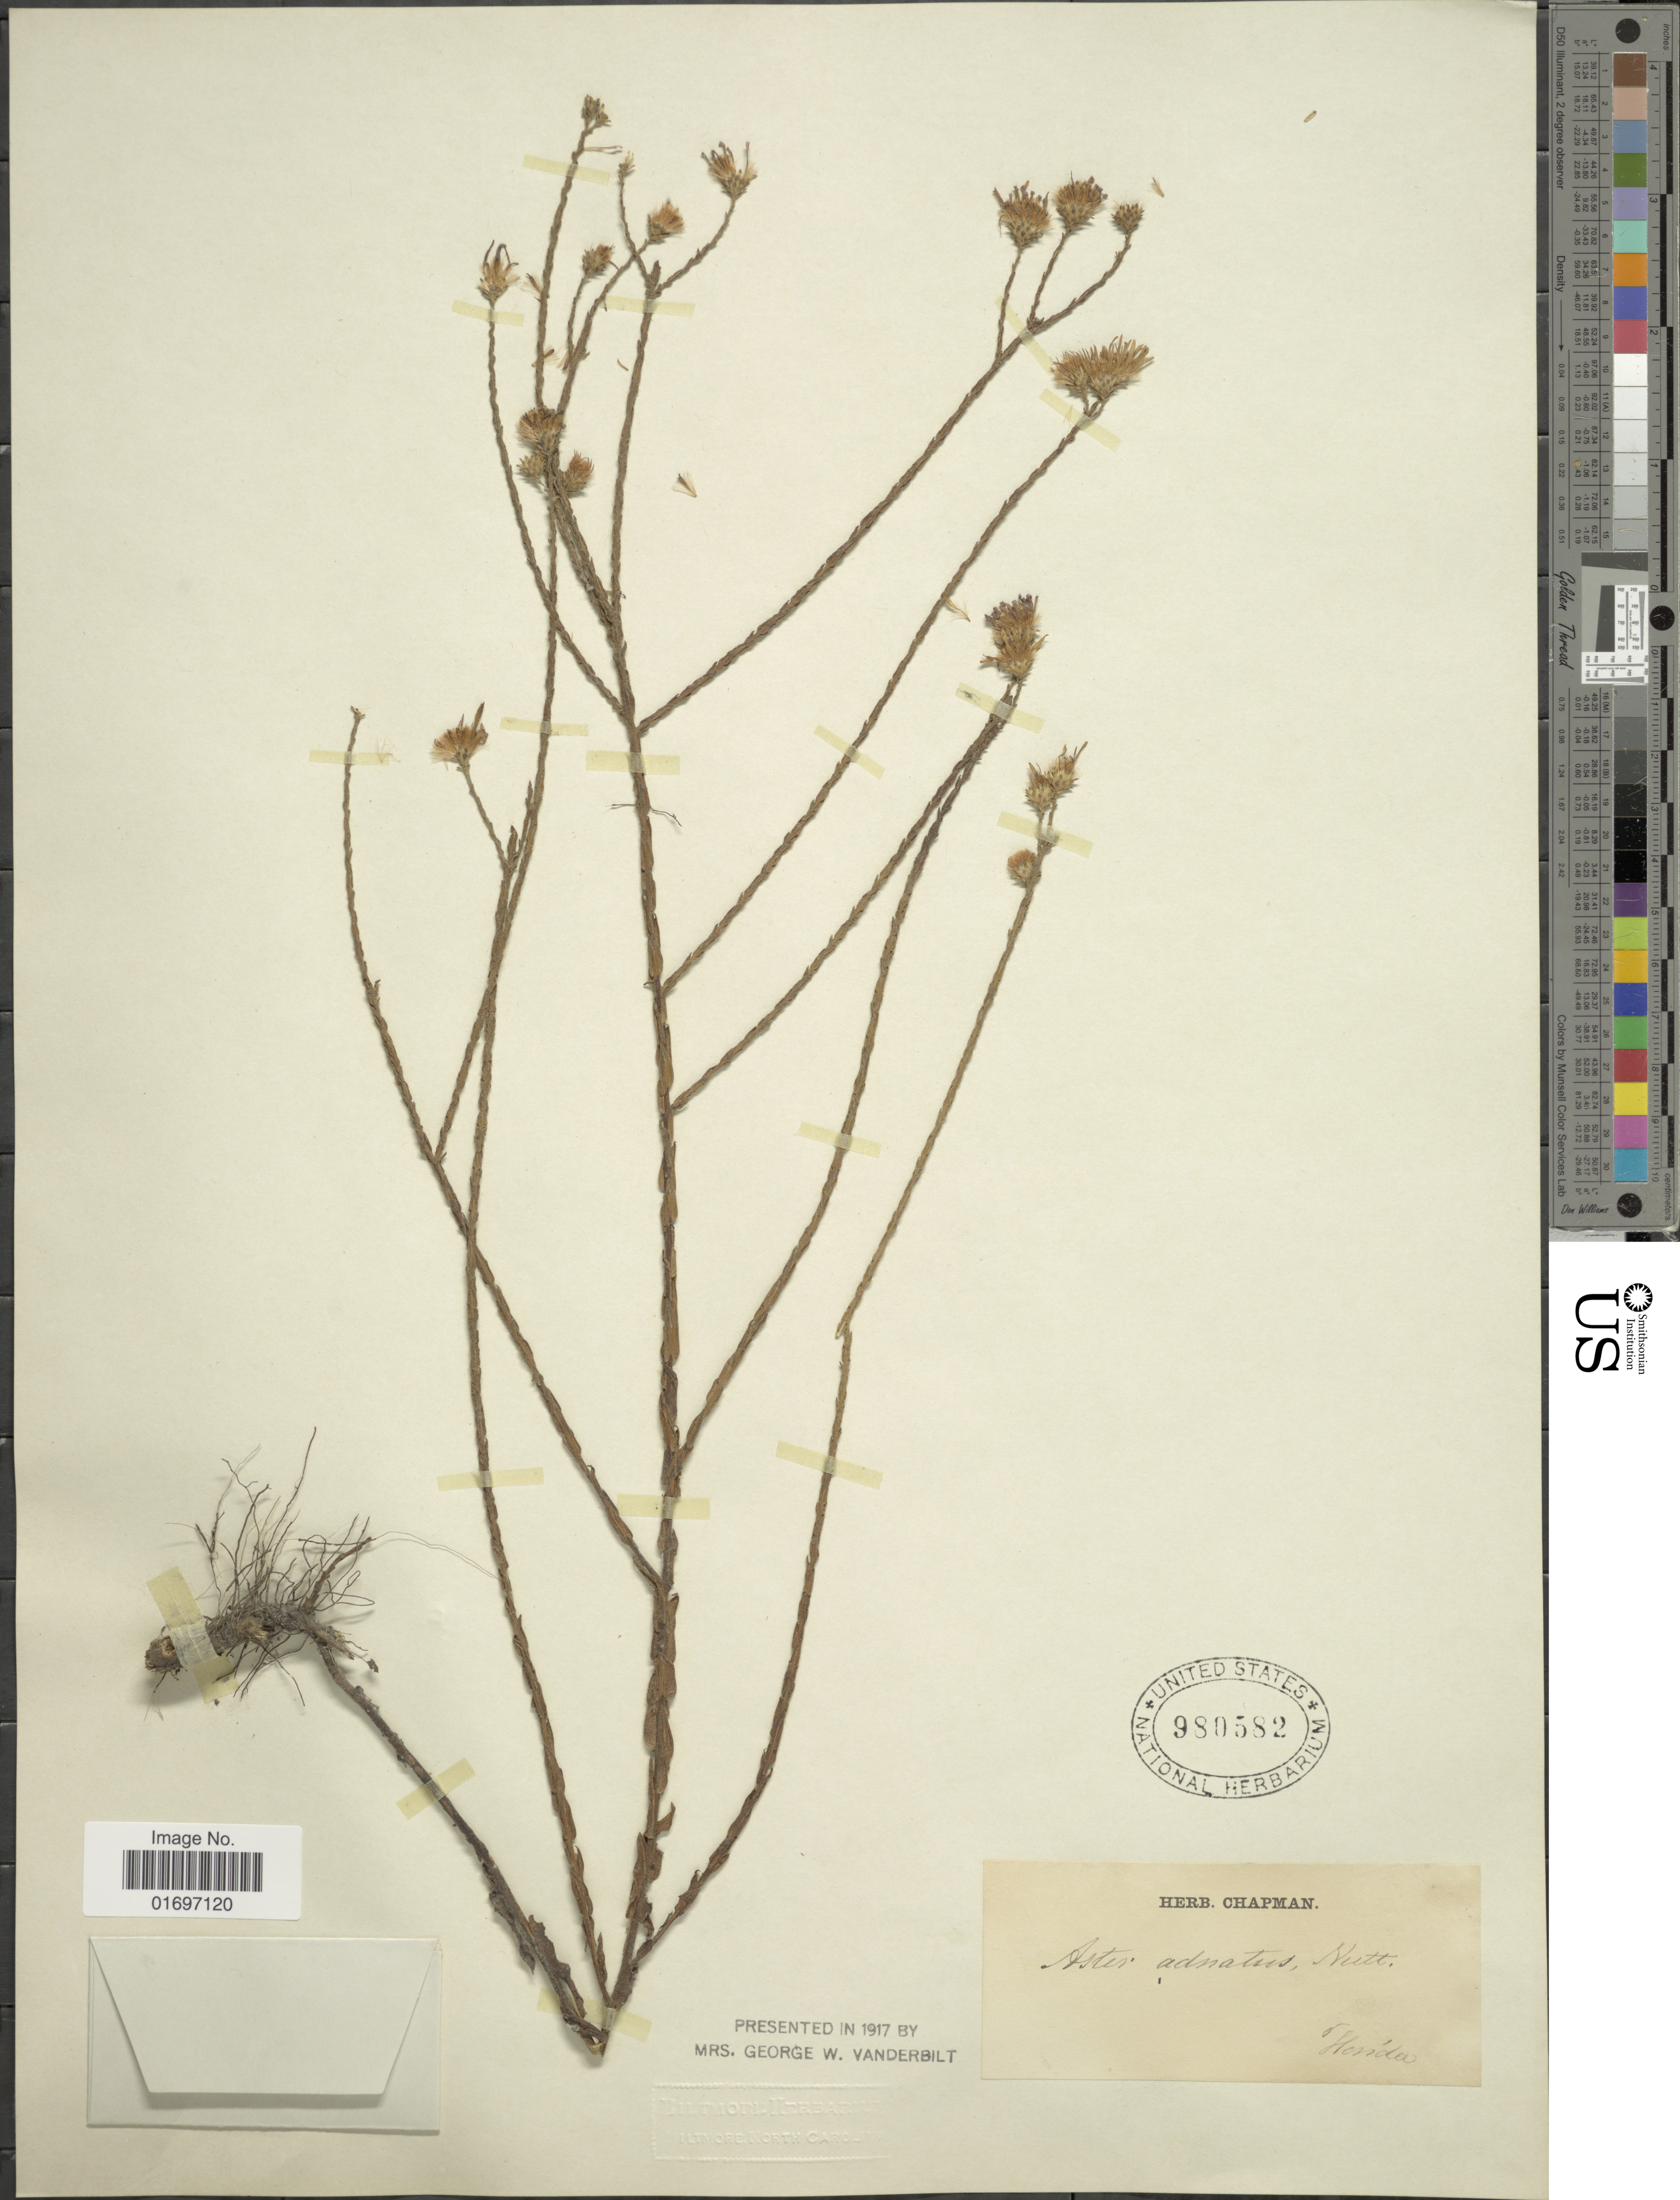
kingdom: Plantae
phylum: Tracheophyta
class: Magnoliopsida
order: Asterales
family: Asteraceae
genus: Symphyotrichum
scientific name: Symphyotrichum adnatum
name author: (Nutt.) G.L. Nesom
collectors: ex herb. Chapman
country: United States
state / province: Florida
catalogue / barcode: US 980582